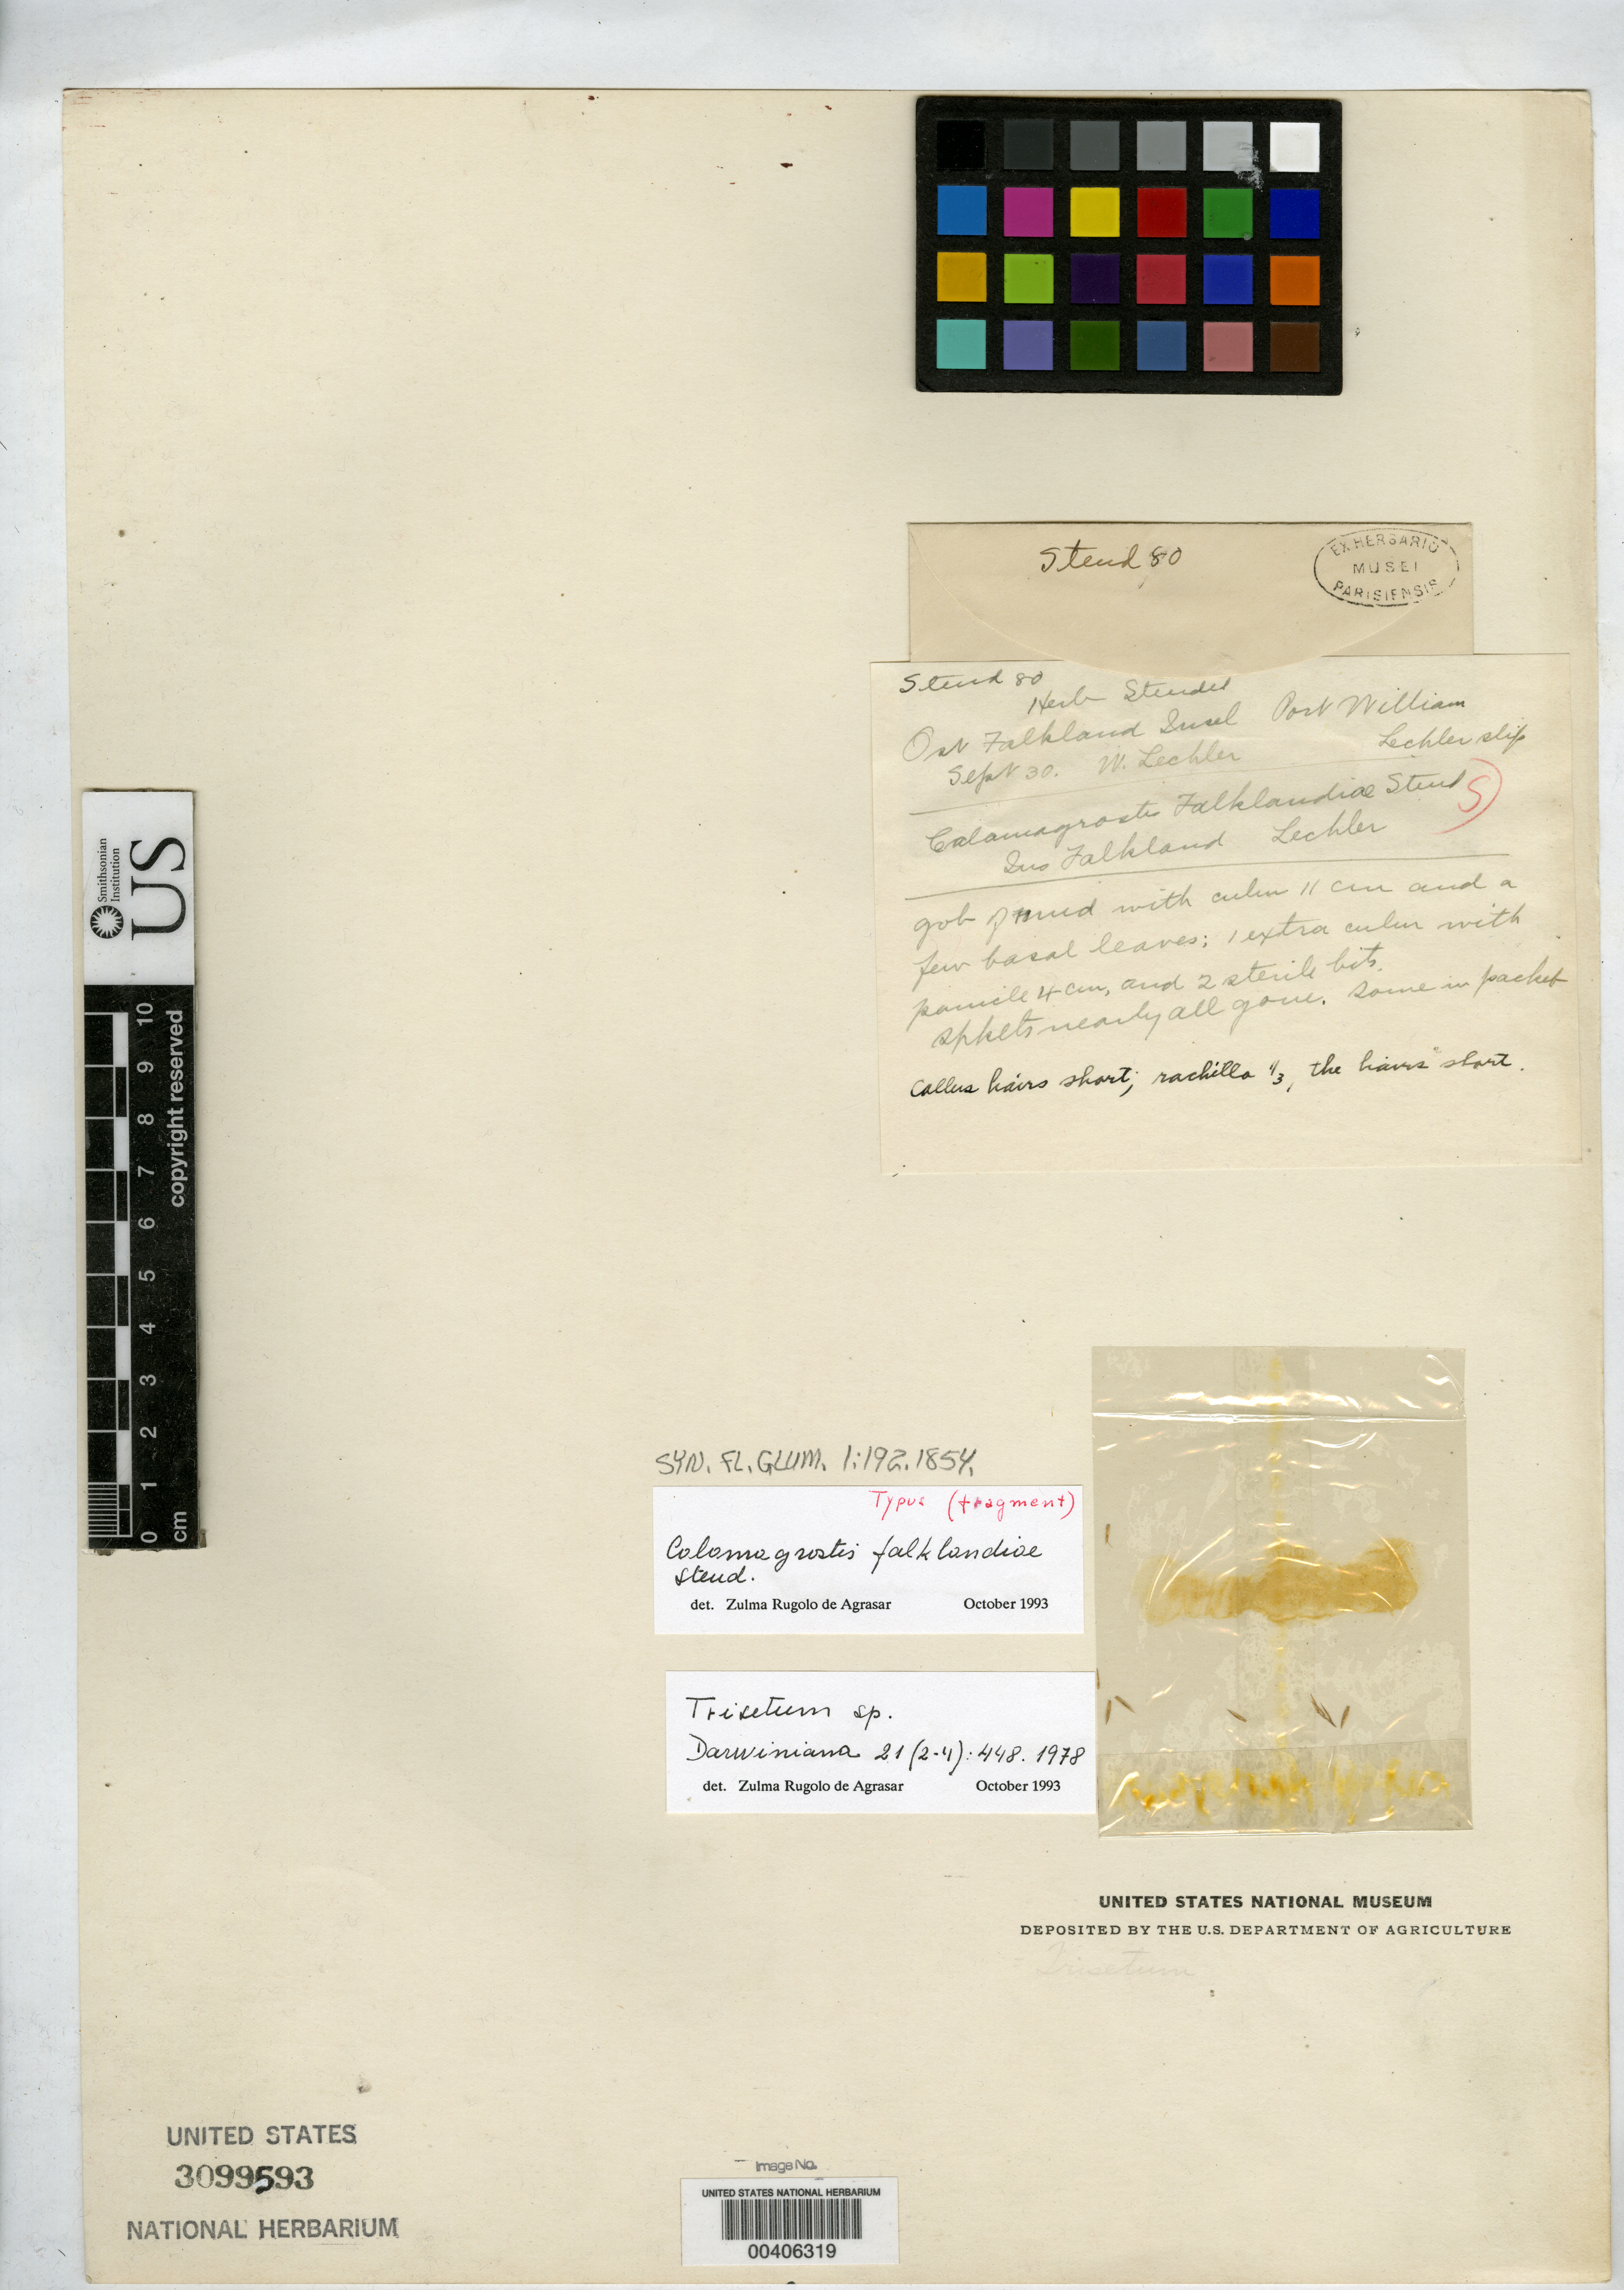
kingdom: Plantae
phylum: Tracheophyta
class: Liliopsida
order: Poales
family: Poaceae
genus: Calamagrostis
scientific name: Calamagrostis falklandiae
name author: Steud.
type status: Type Fragment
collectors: W. Lechler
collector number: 80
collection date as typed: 30 Sep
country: Falkland Islands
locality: Port Williams.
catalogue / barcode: US 406319